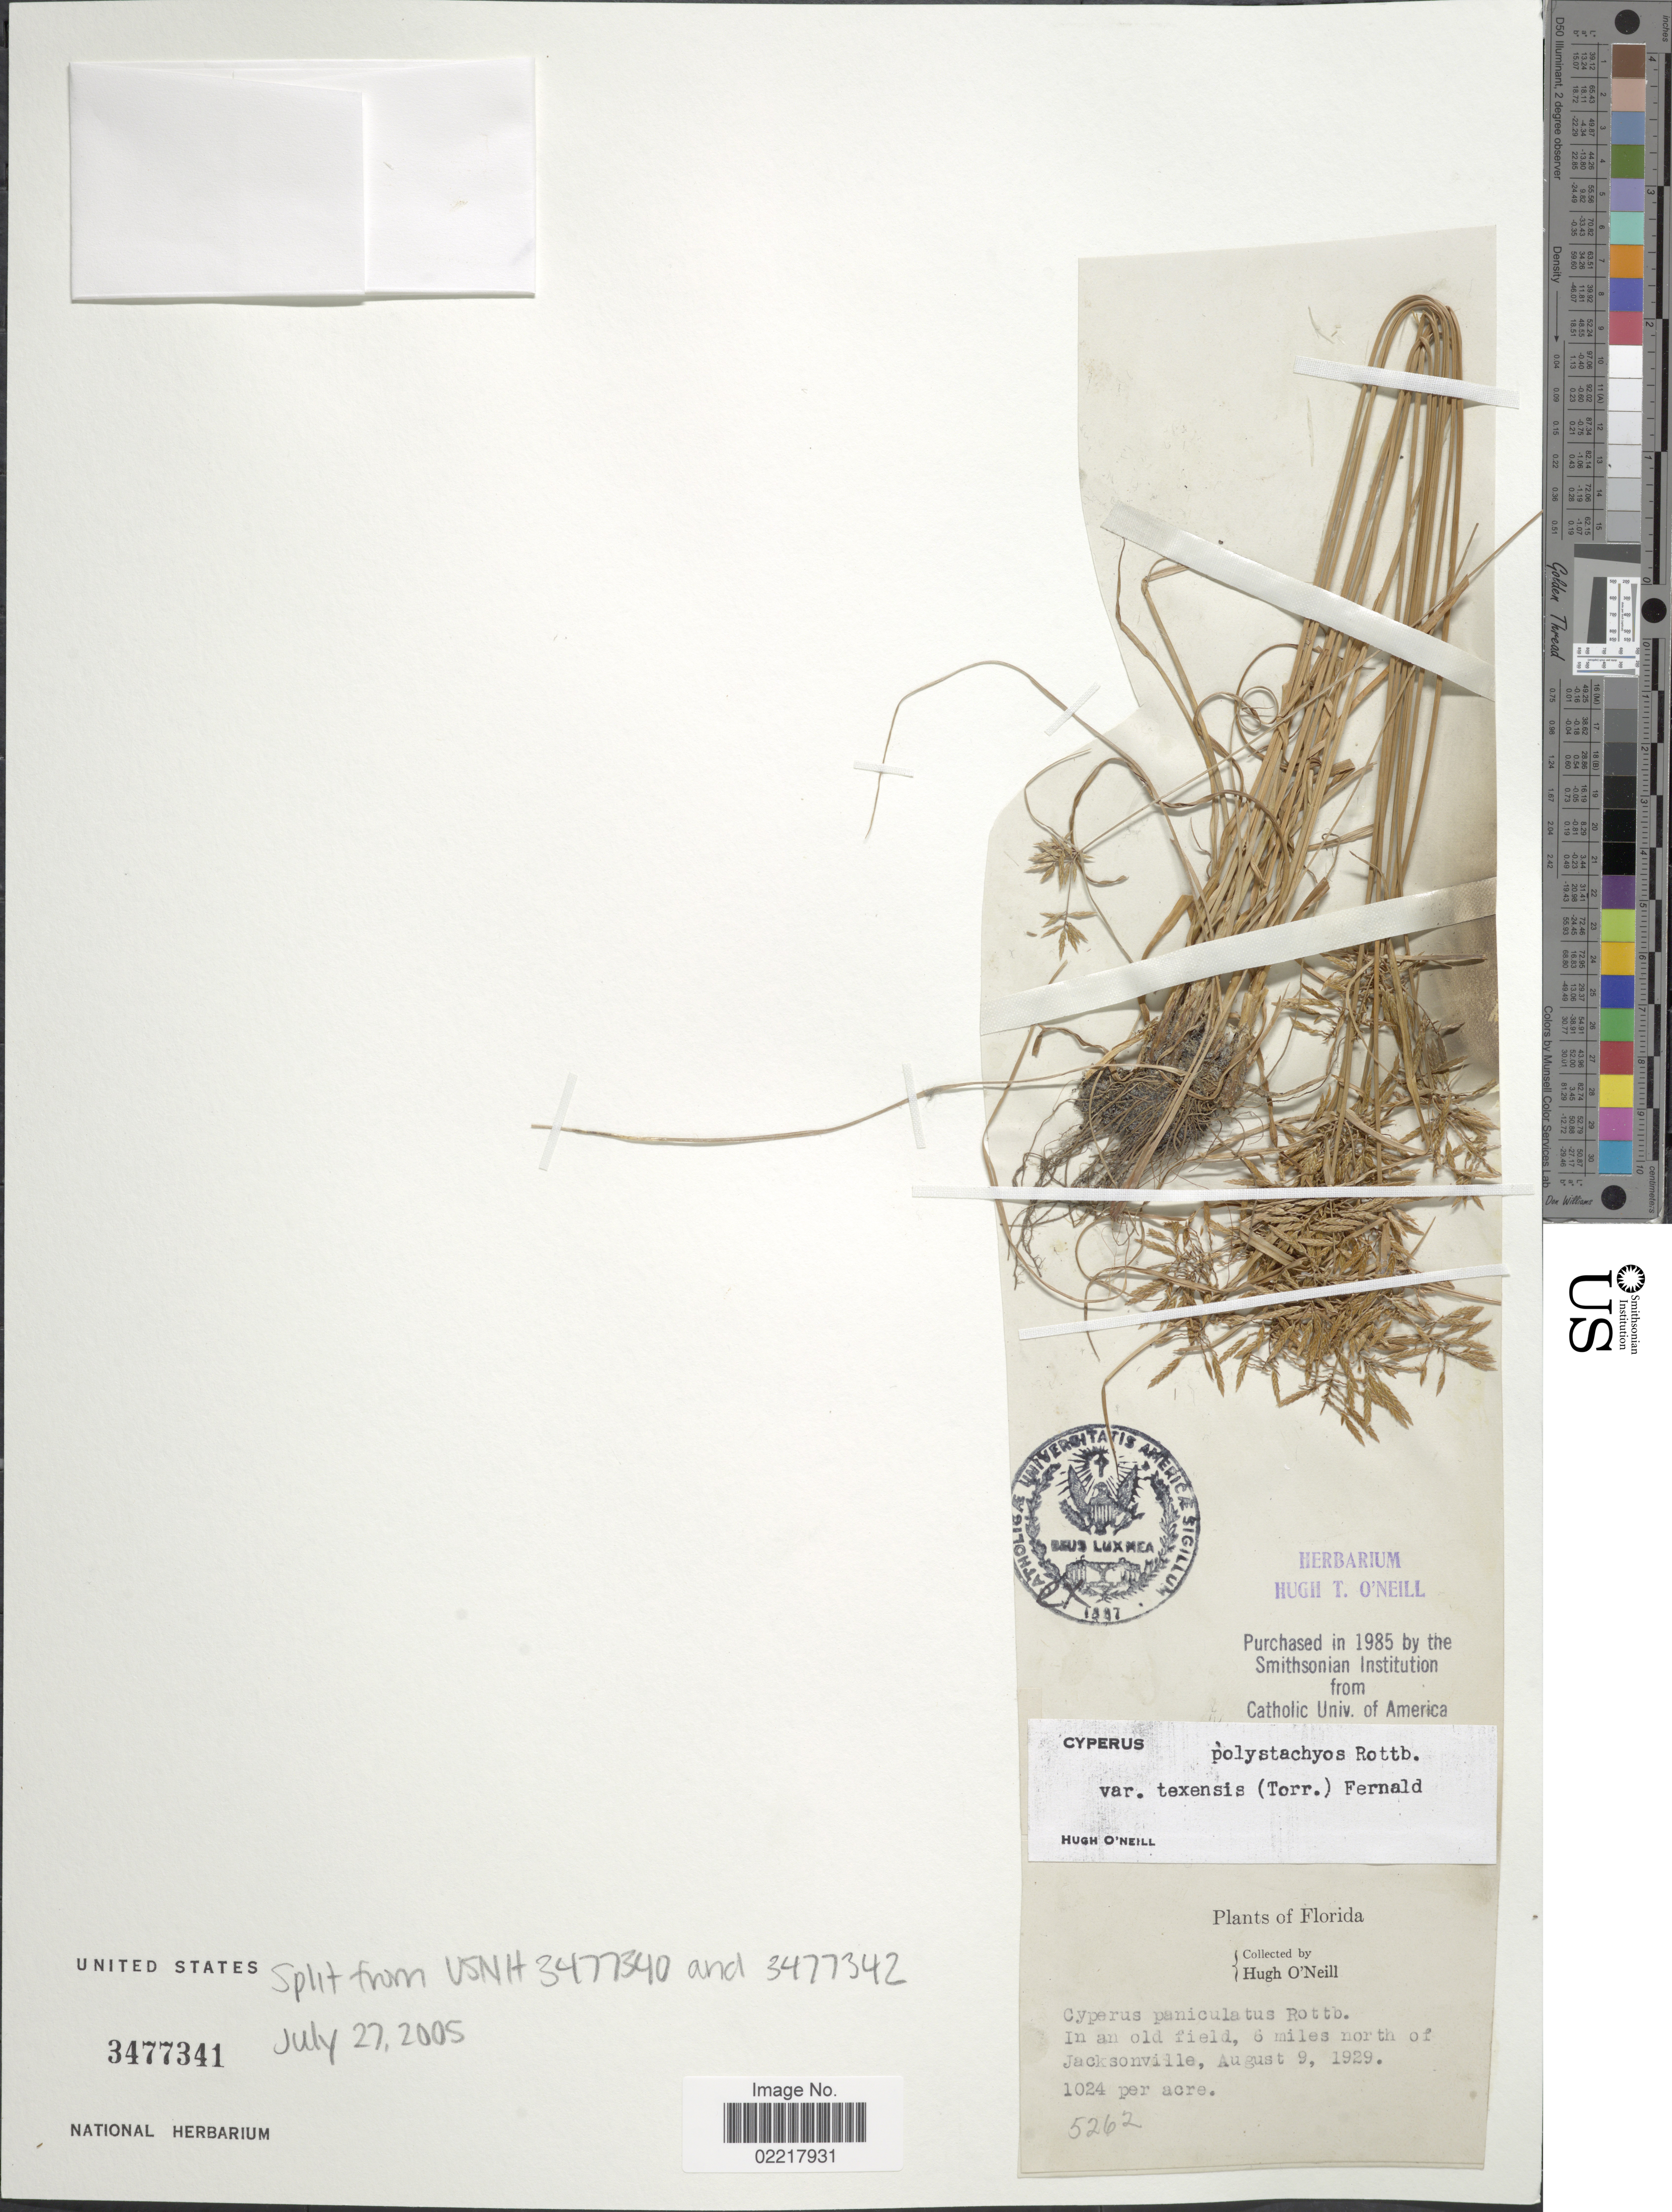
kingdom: Plantae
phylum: Tracheophyta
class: Liliopsida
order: Poales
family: Cyperaceae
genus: Cyperus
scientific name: Cyperus polystachyos var. texensis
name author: (Torr.) Fernald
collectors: H. O'Neill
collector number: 5262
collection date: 1929-08-09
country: United States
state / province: Florida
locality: In an old field, 6 miles north of Jacksonville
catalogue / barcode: US 3477341